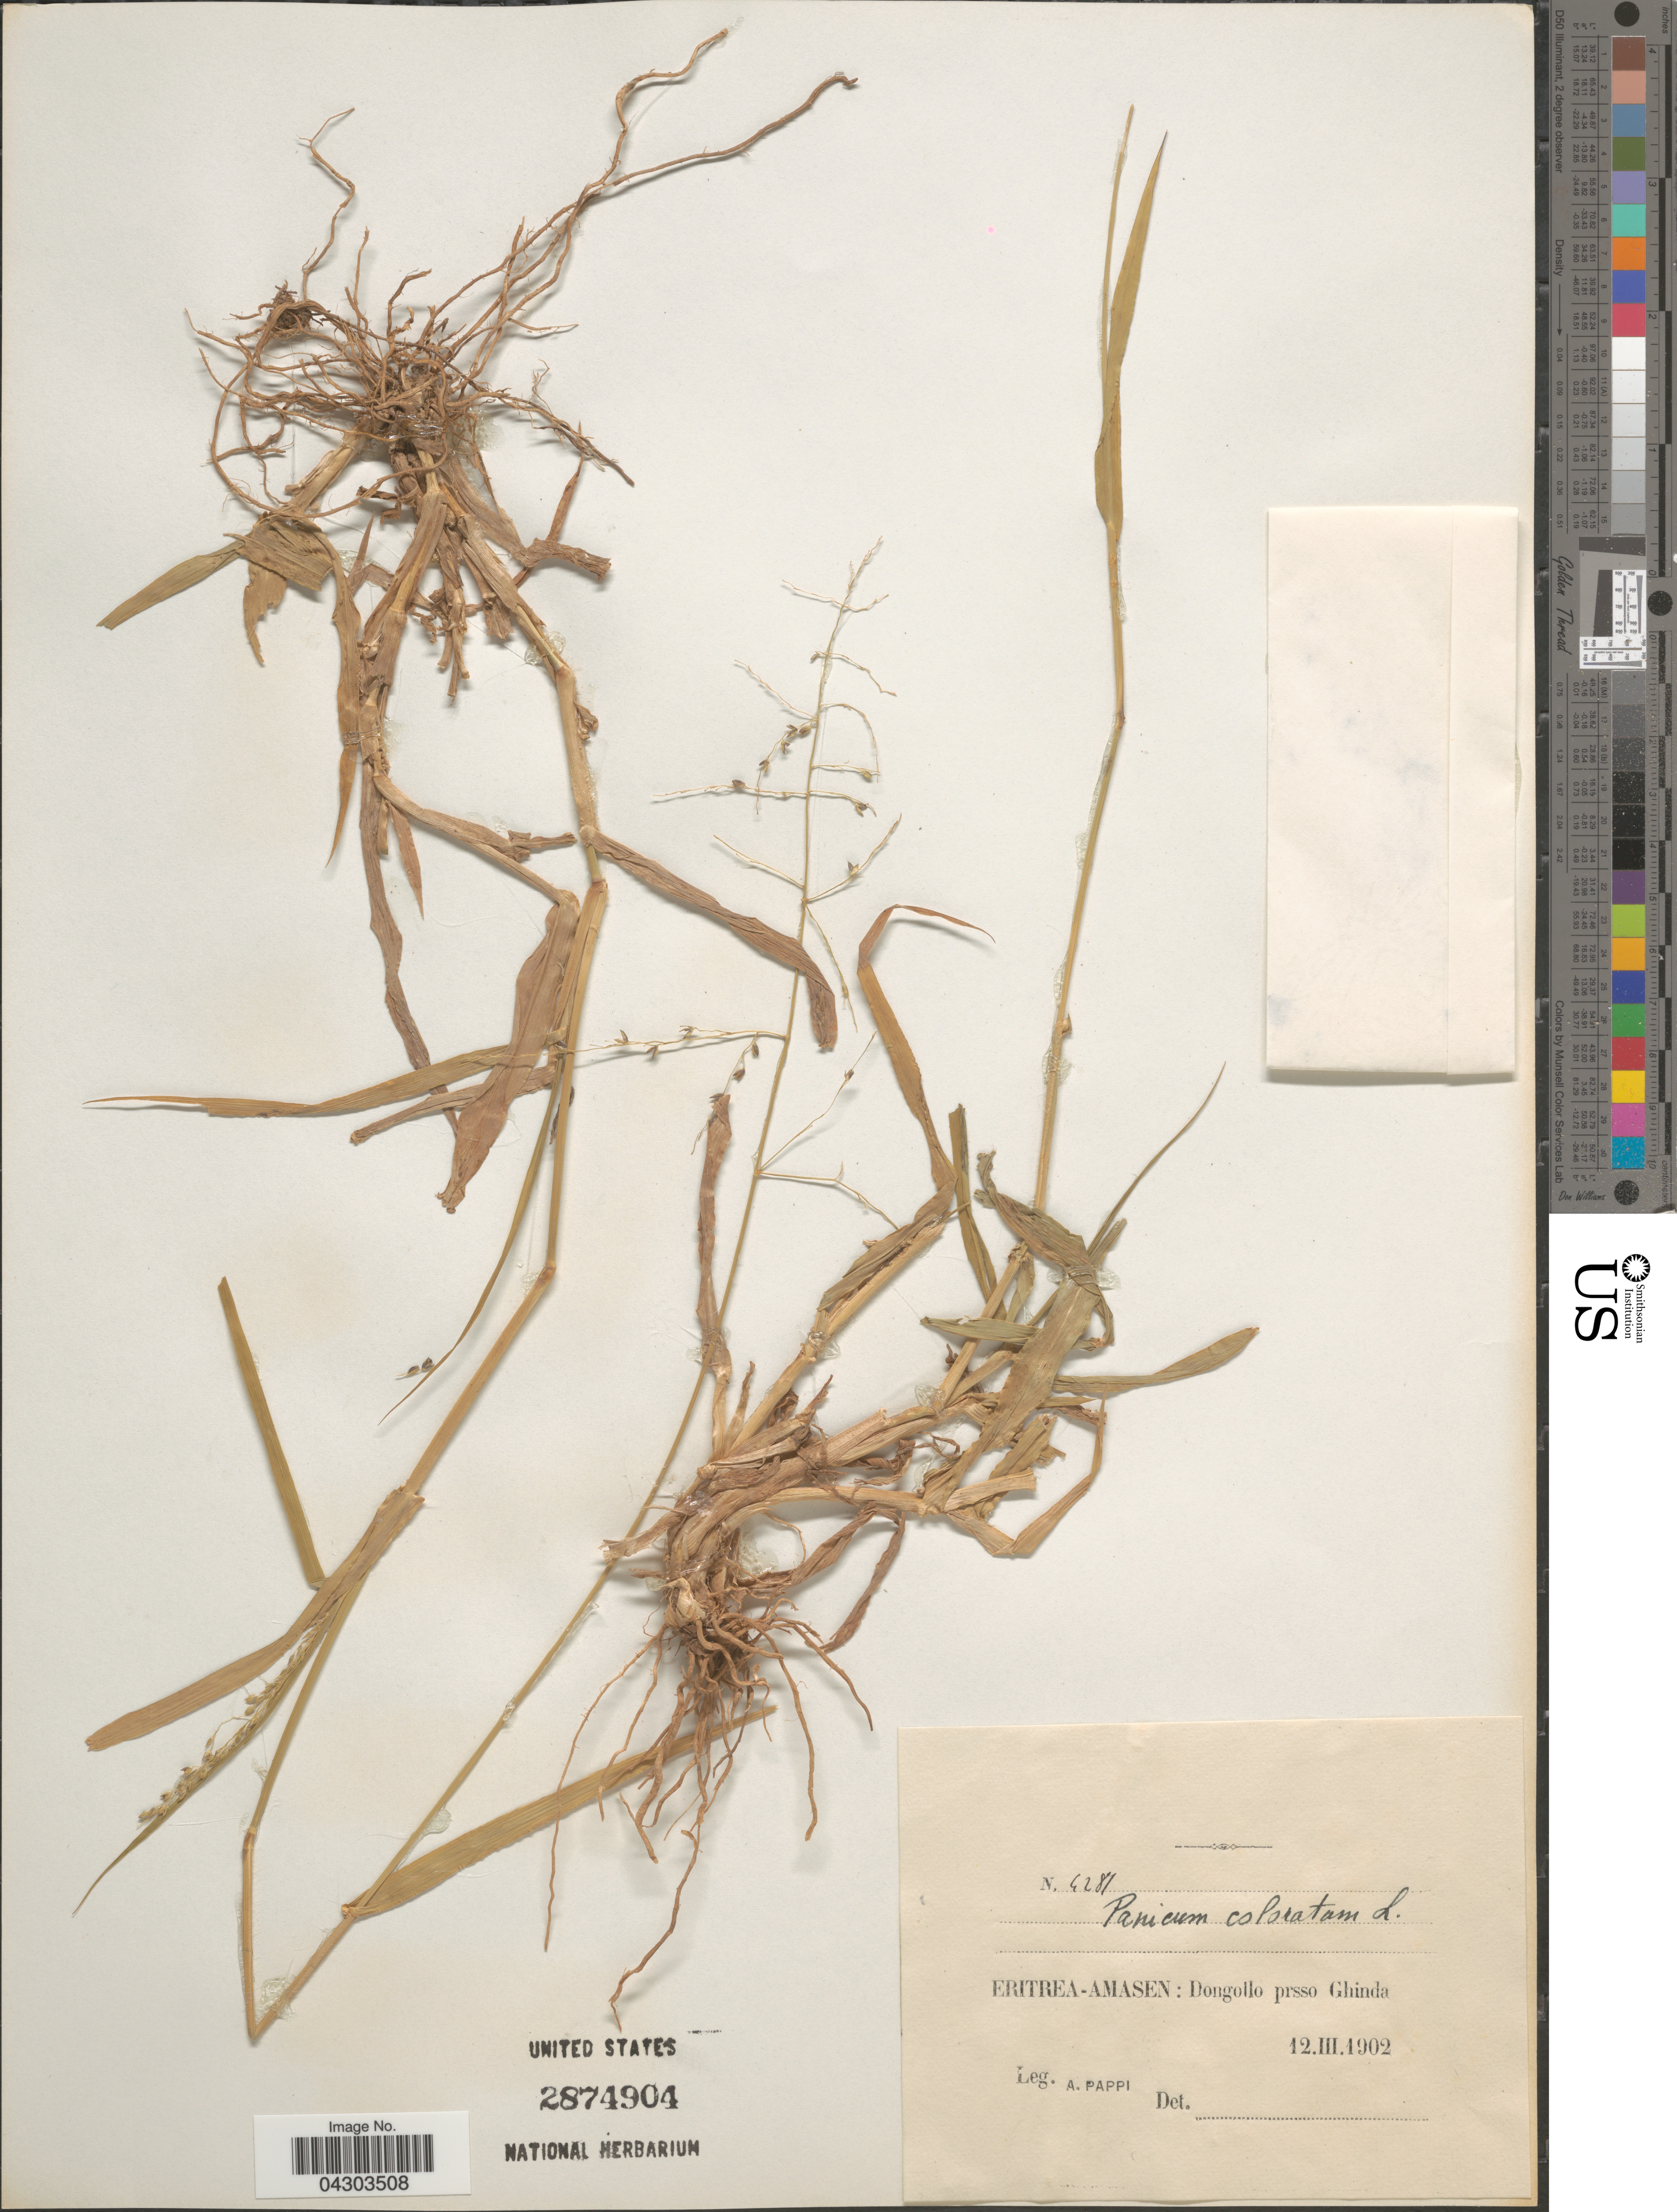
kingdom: Plantae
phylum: Tracheophyta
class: Liliopsida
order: Poales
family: Poaceae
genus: Panicum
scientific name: Panicum coloratum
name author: L.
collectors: A. Pappi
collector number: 4281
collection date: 1902-03-12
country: Eritrea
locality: Eritrea-Amasen: Dongollo prsso Ghinda.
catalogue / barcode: US 2874904